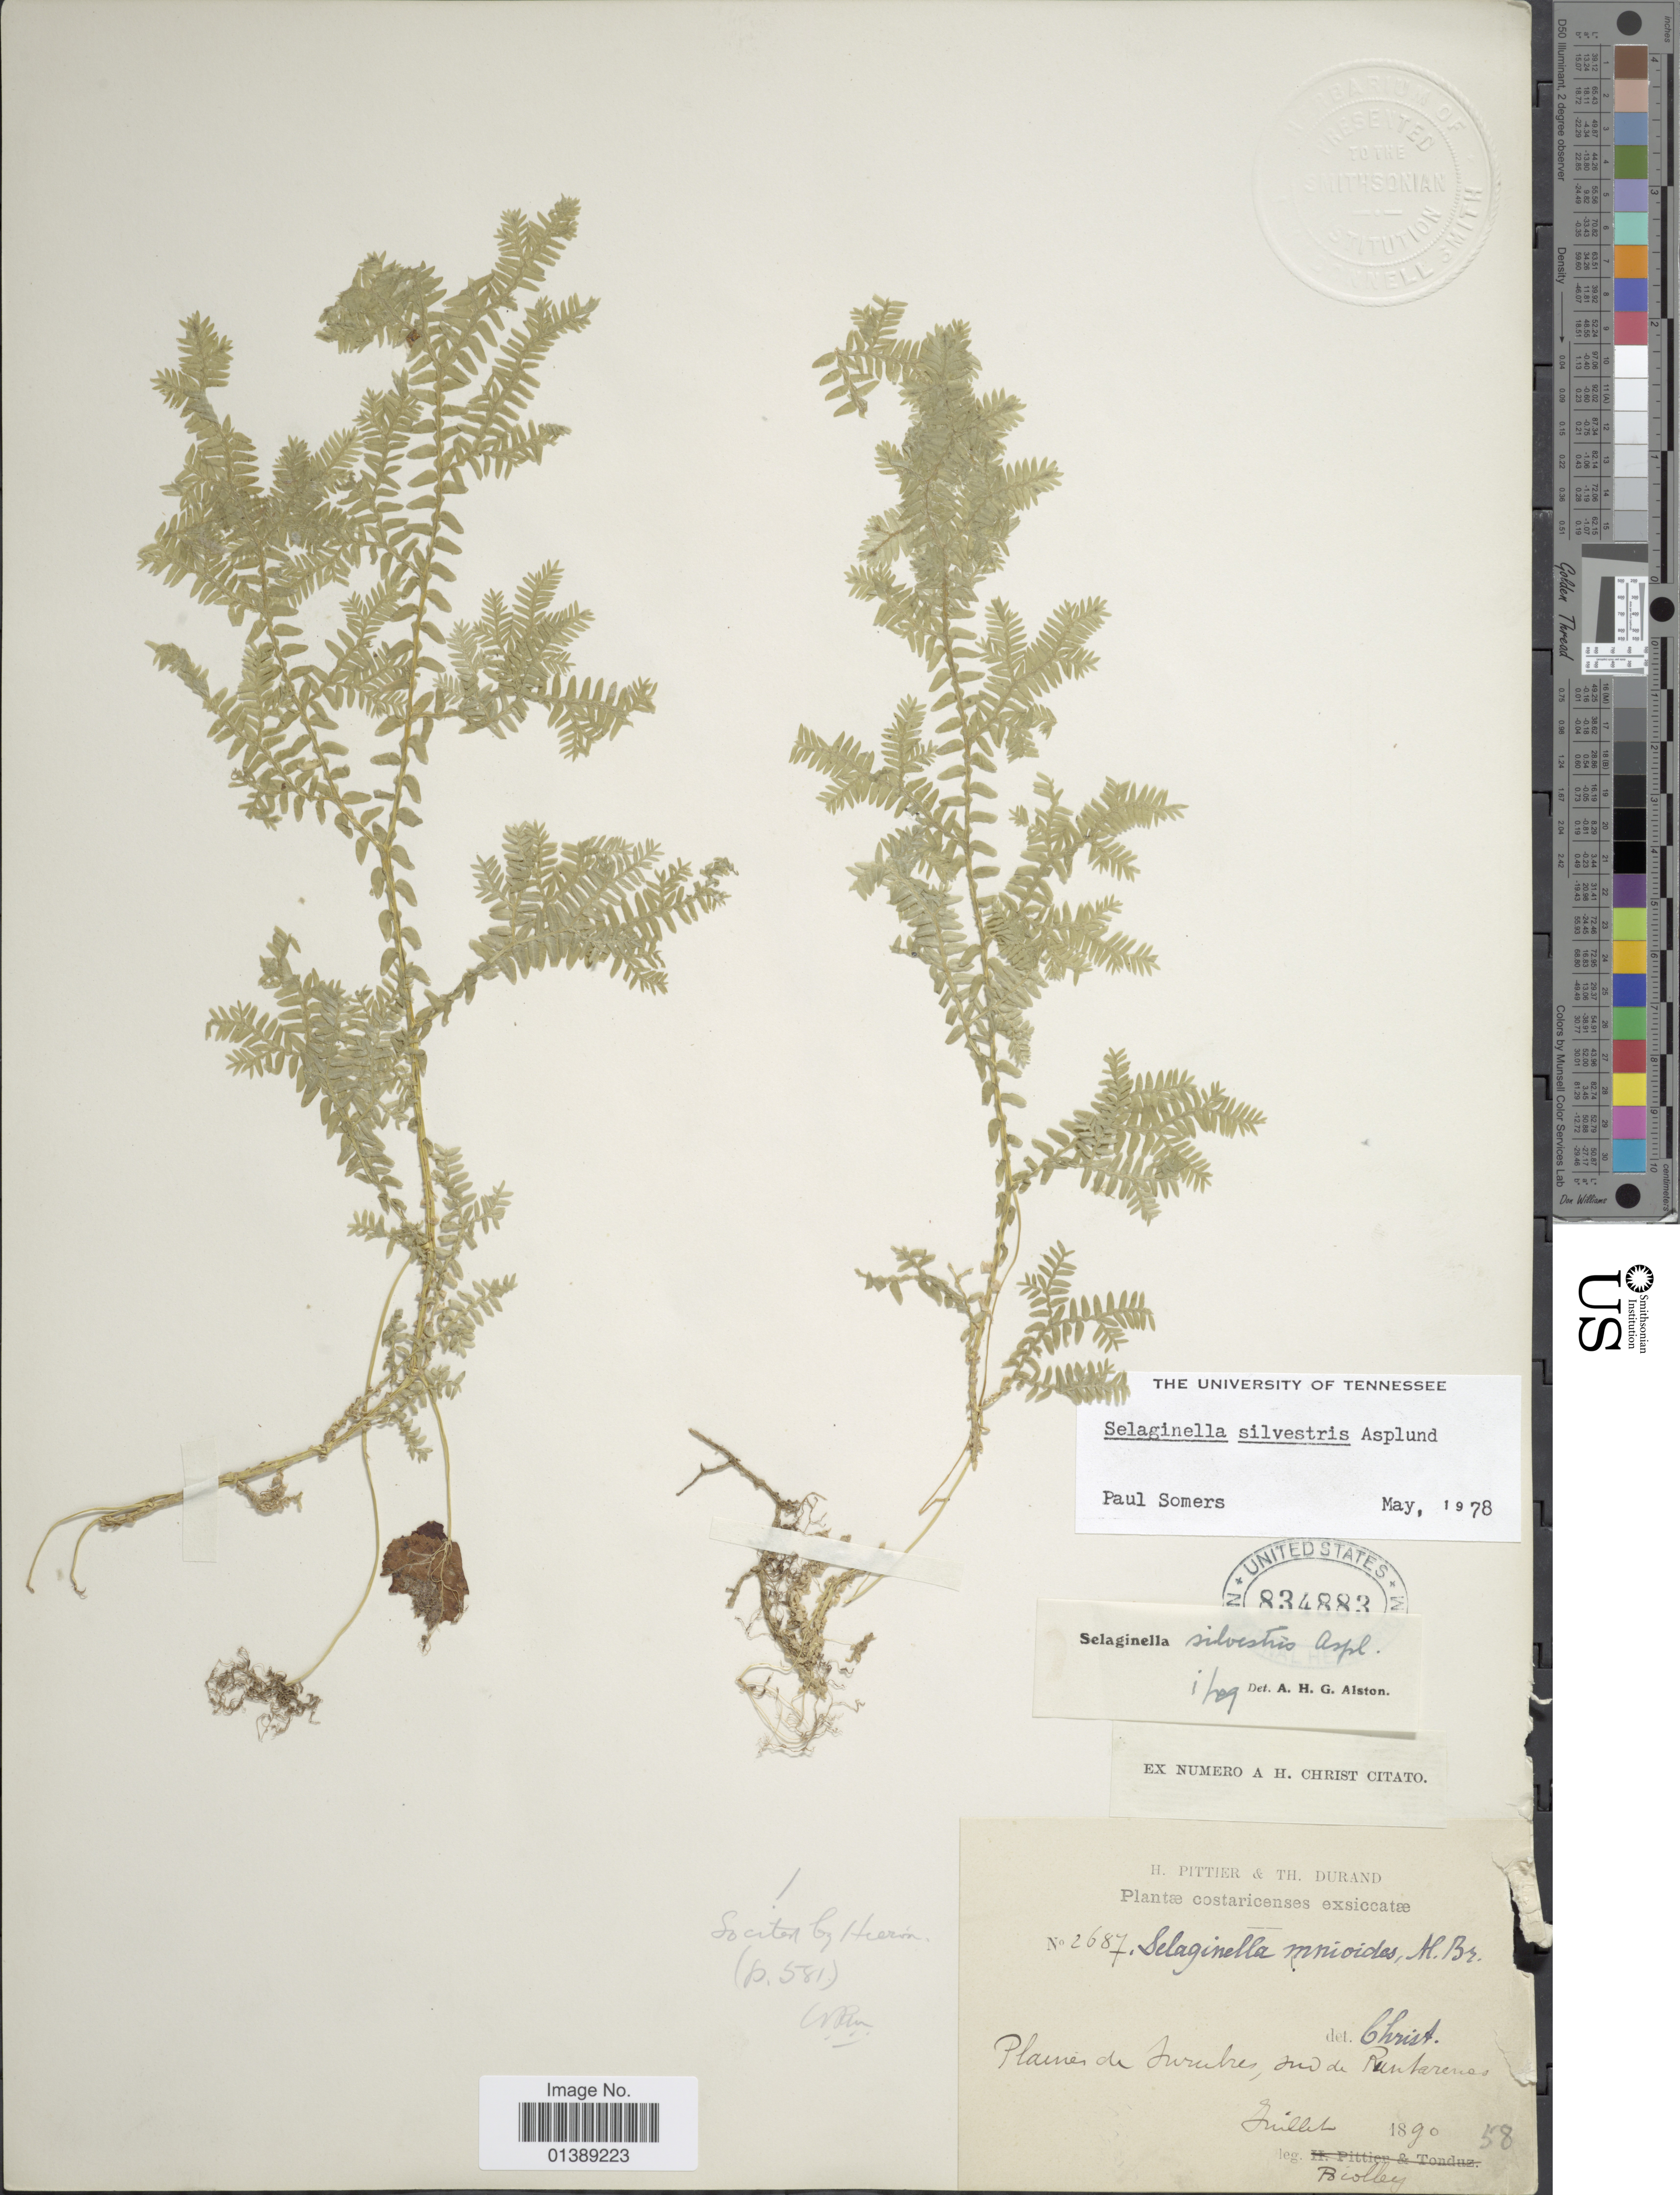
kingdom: Plantae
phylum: Tracheophyta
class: Lycopodiopsida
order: Selaginellales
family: Selaginellaceae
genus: Selaginella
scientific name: Selaginella silvestris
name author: Aspl.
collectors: P. Biolley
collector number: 2687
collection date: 1890-06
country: Costa Rica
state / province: Puntarenas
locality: Plaines de Surubres, sud de Puntarenas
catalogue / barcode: US 834883